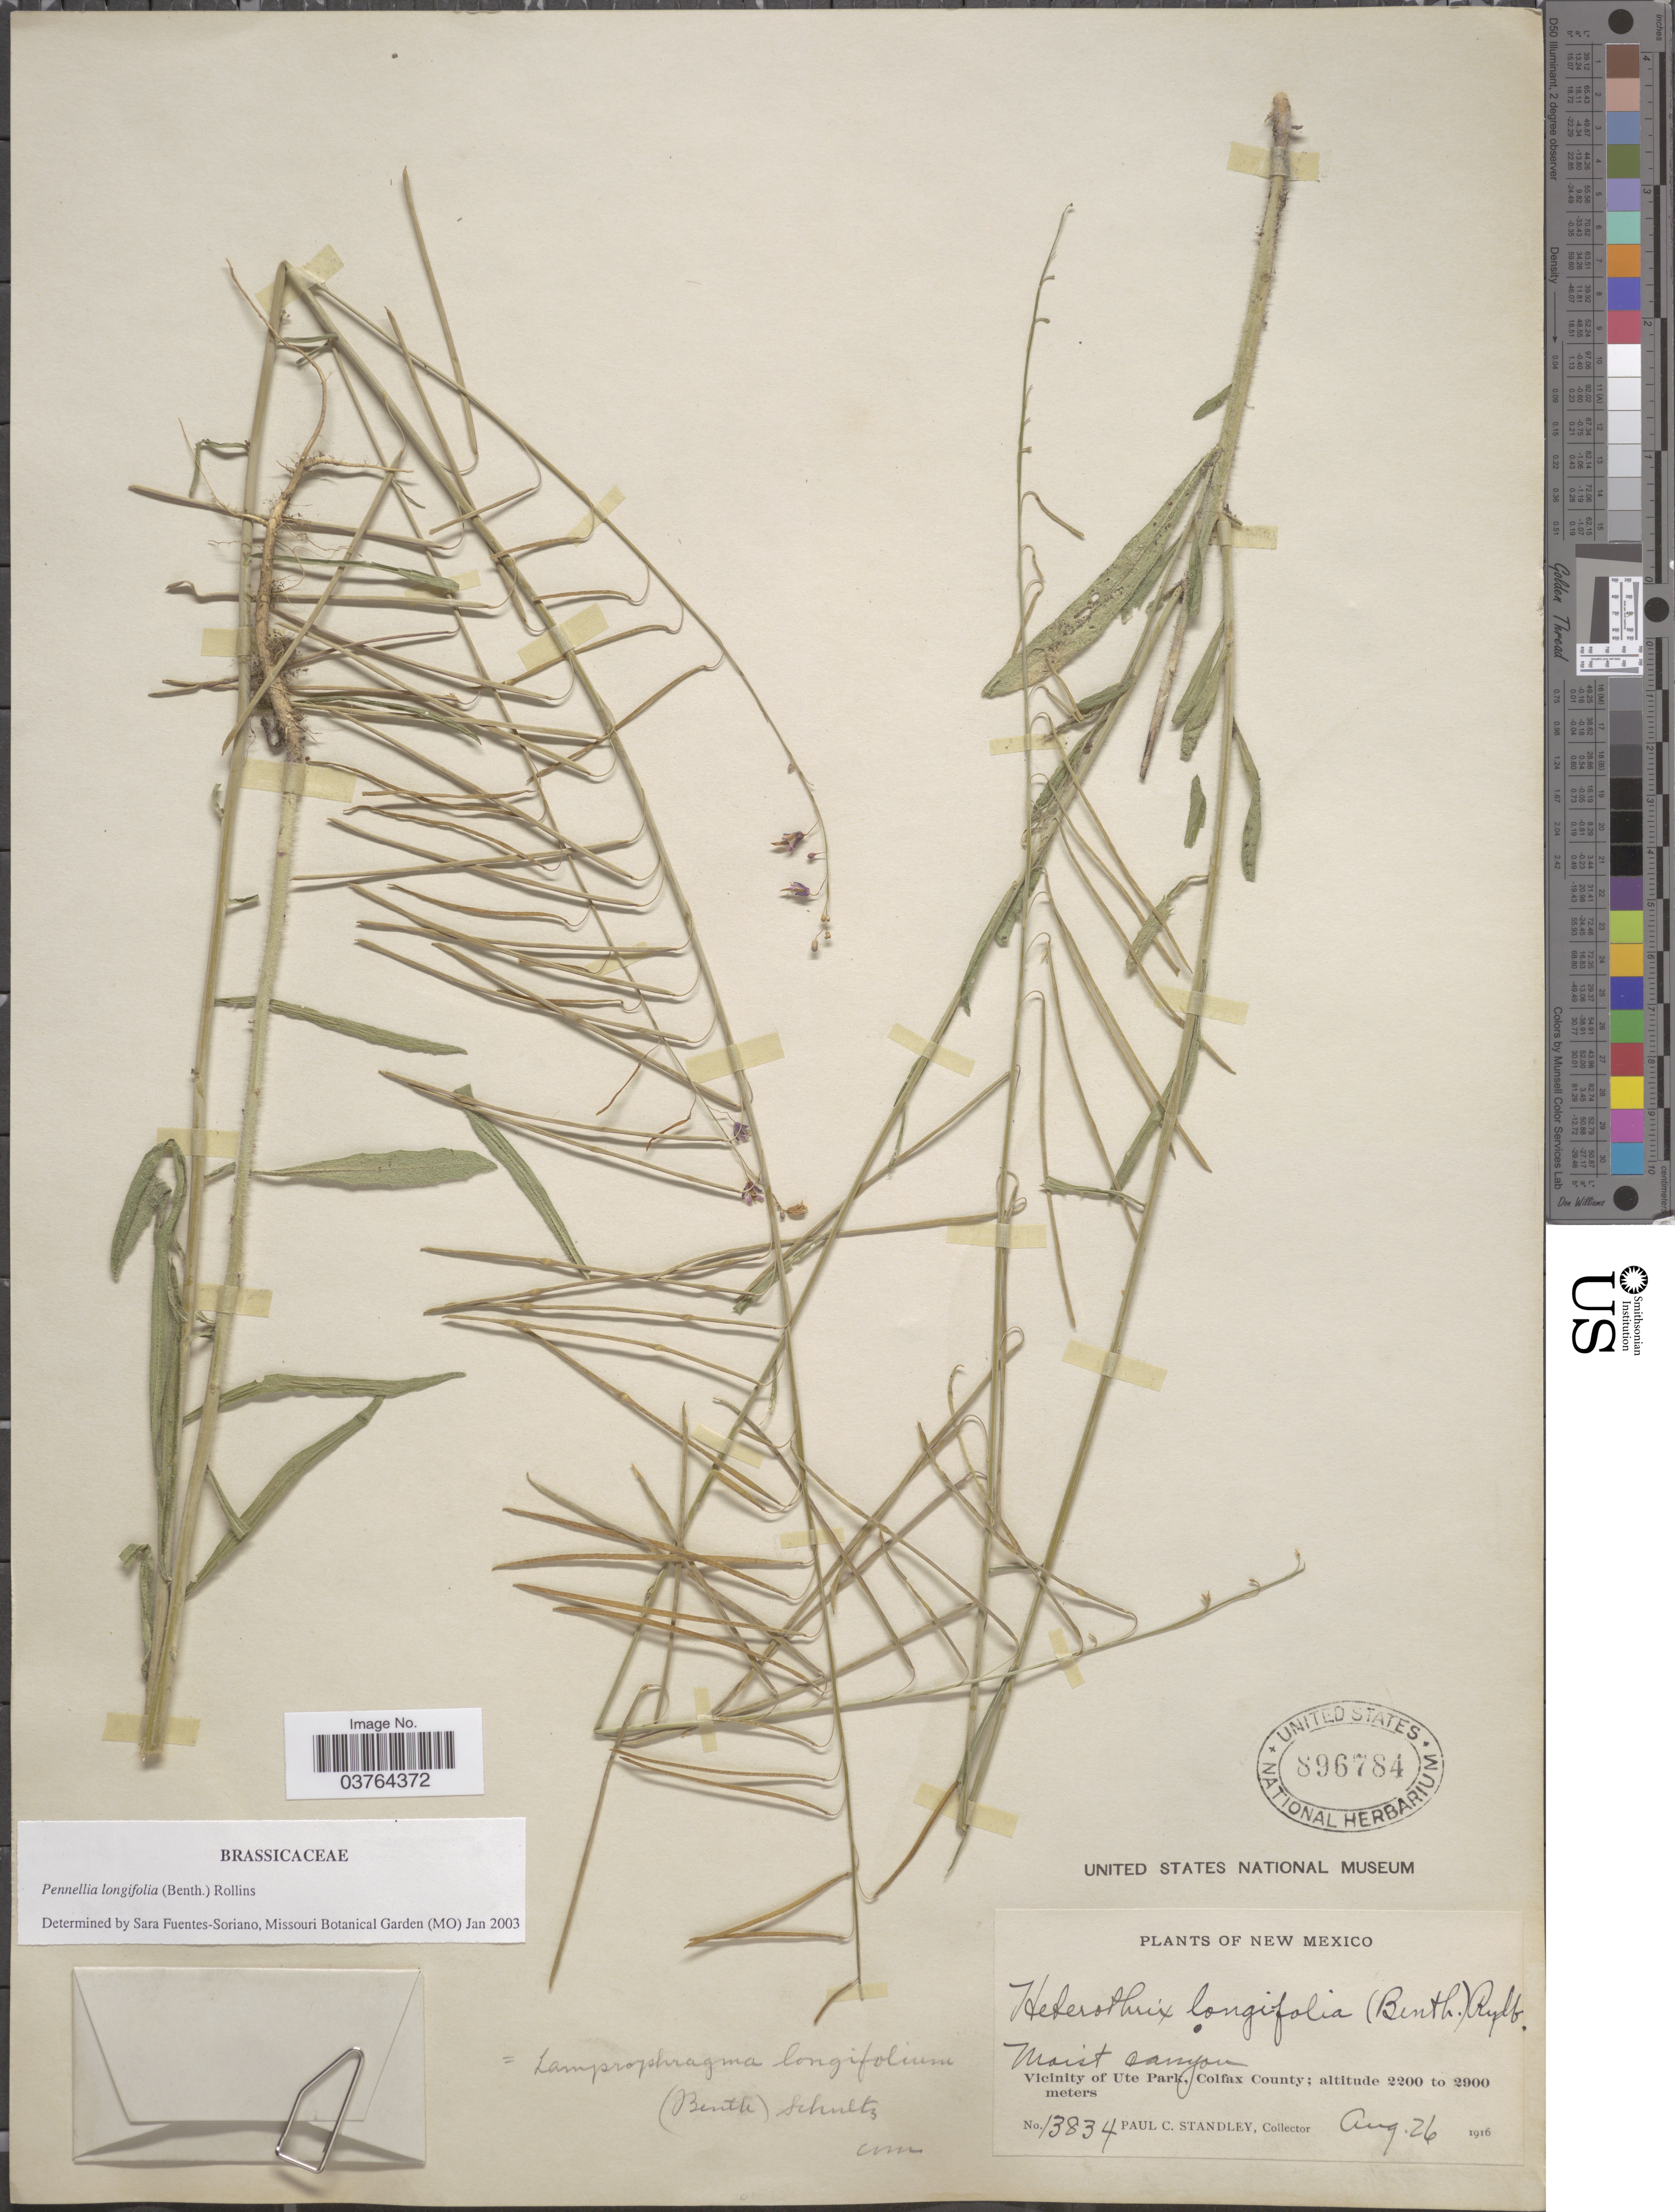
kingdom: Plantae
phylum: Tracheophyta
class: Magnoliopsida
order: Brassicales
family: Brassicaceae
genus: Pennellia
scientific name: Pennellia longifolia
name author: (Benth.) Rollins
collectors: P. C. Standley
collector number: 13834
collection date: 1916-08-26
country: United States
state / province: New Mexico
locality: Vicinity of Ute Park, Colfax County.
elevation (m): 2200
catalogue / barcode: US 896784